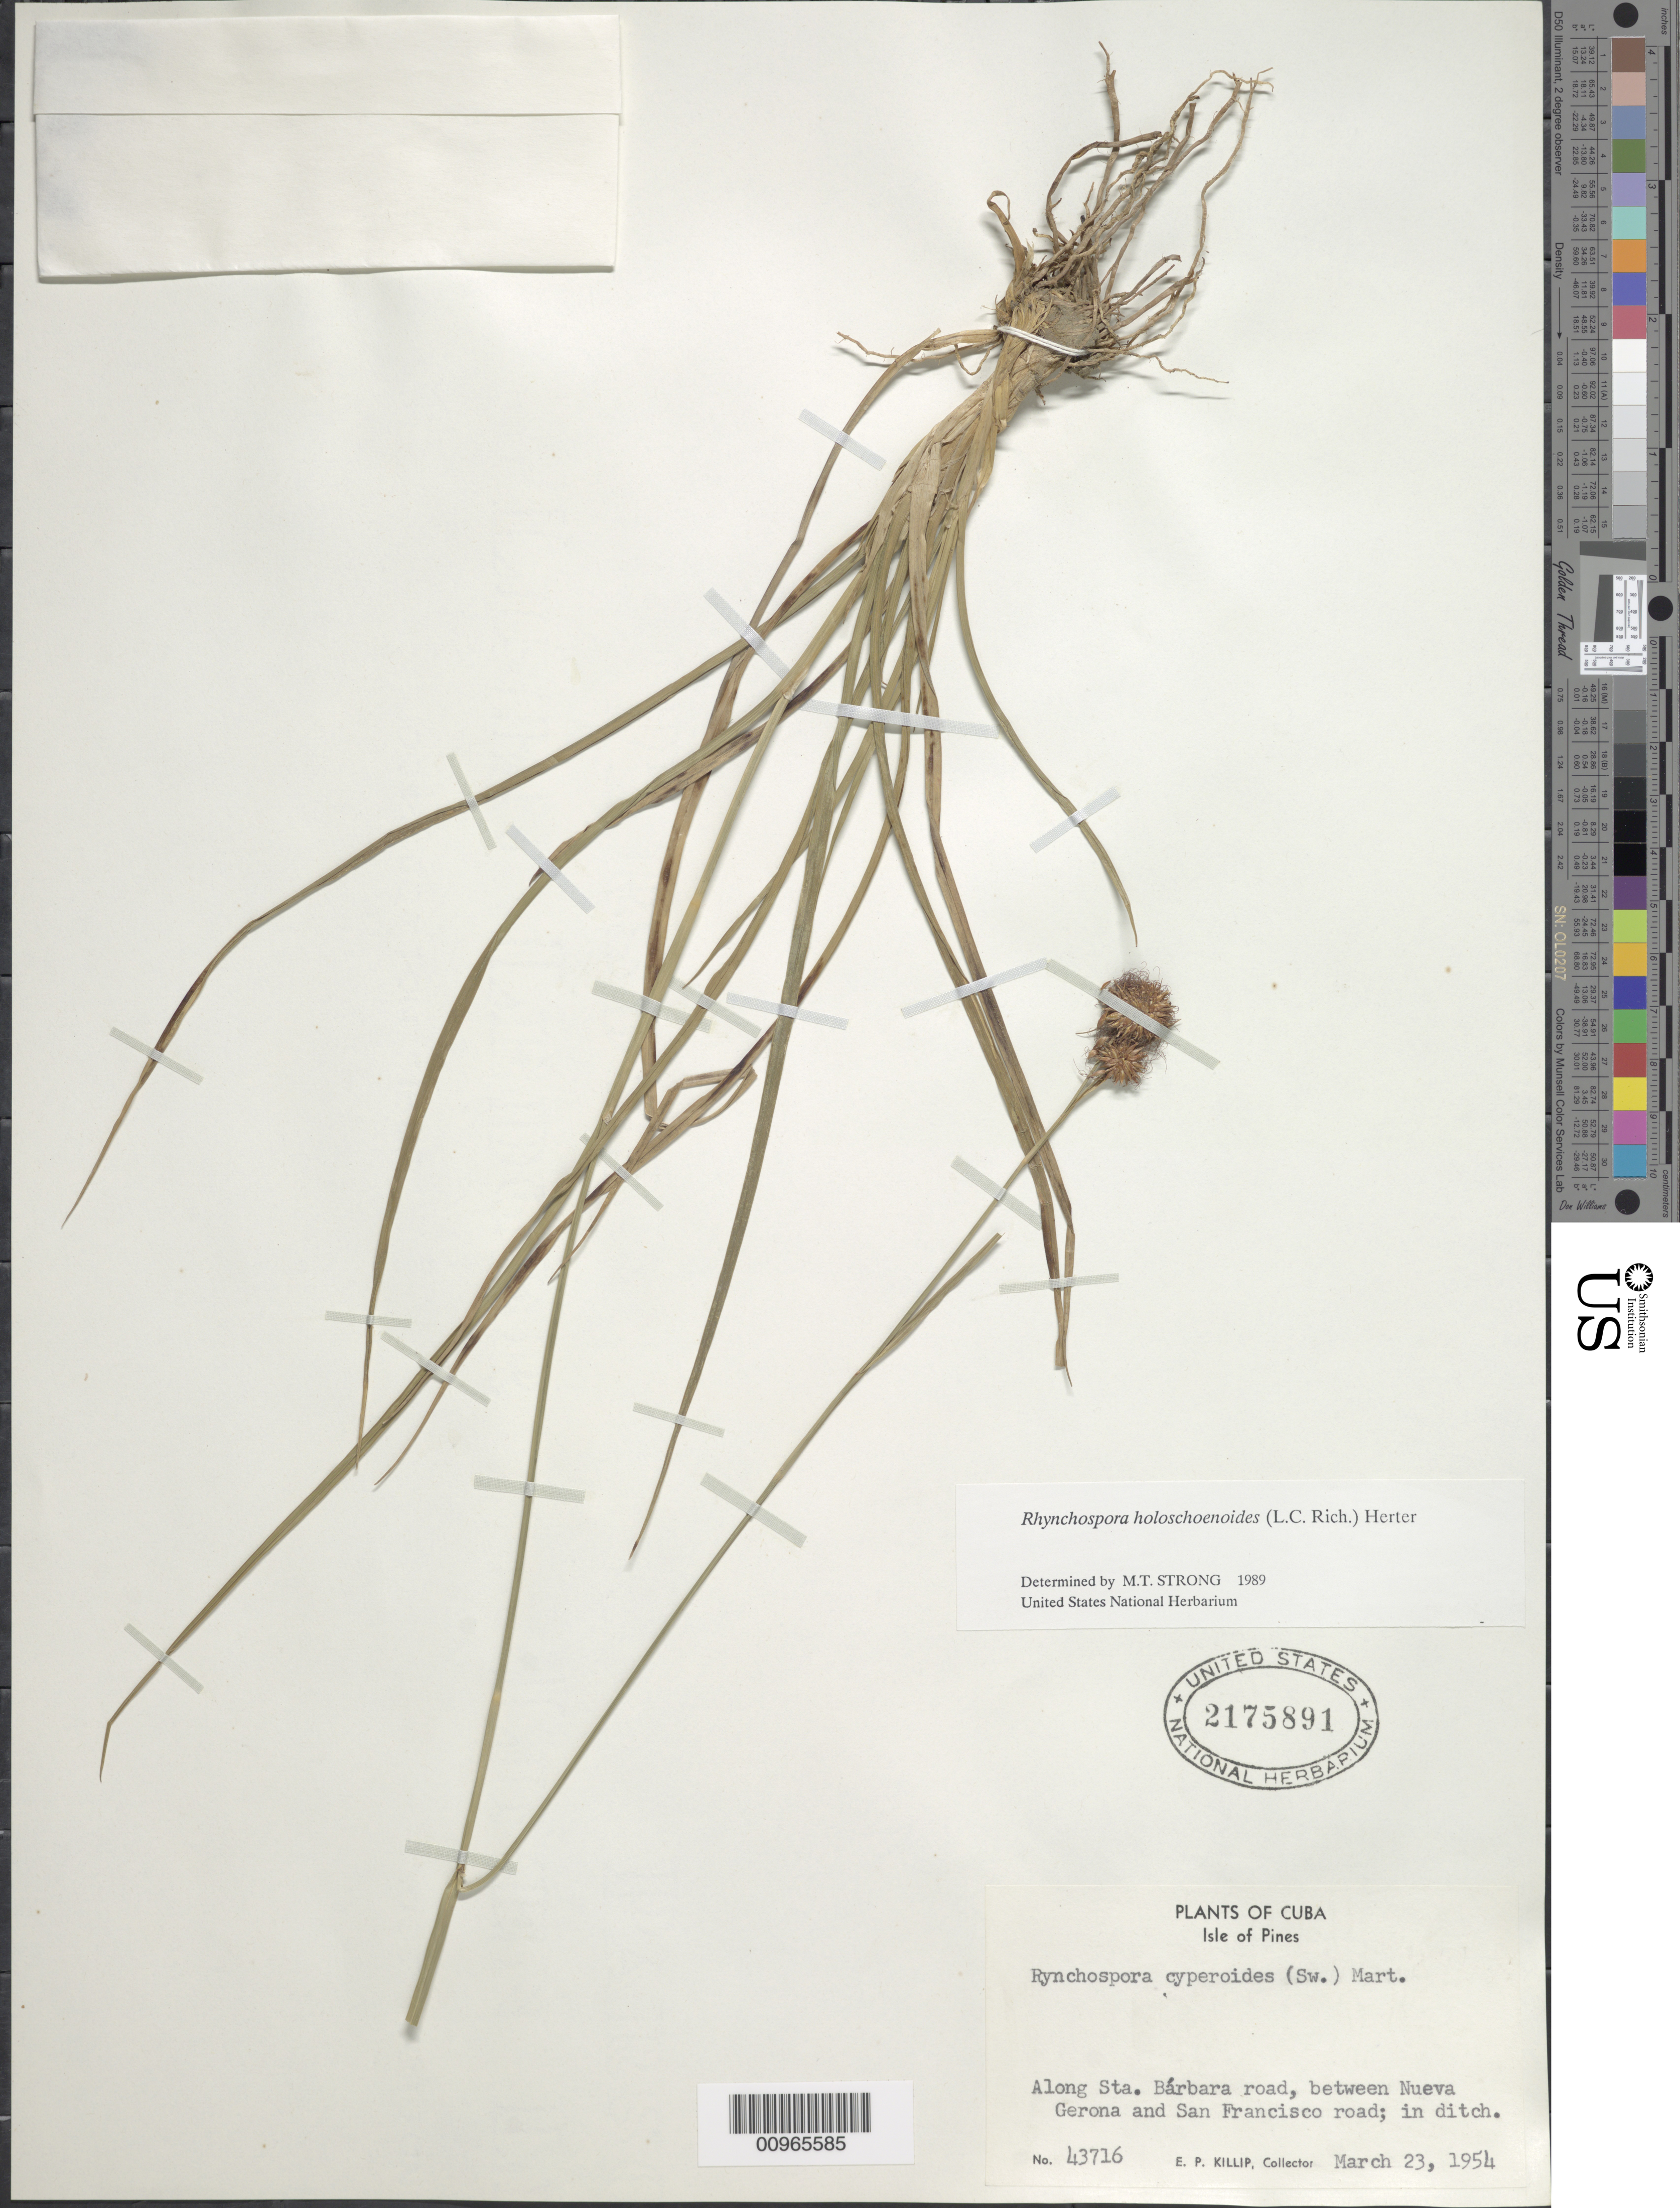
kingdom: Plantae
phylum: Tracheophyta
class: Liliopsida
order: Poales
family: Cyperaceae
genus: Rhynchospora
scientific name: Rhynchospora holoschoenoides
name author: (Rich.) Herter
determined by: Strong, M. T., (US), Smithsonian Institution - National Museum of Natural History (UNITED STATES)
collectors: E. P. Killip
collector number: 43716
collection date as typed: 23 Mar 1954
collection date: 1954-03-23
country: Cuba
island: Isla de la Juventud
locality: Isle of Pines, Along Sta Bárbara road, between Nueva Gerona and San Francisco Road, in ditch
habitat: In ditch along road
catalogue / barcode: US 2175891